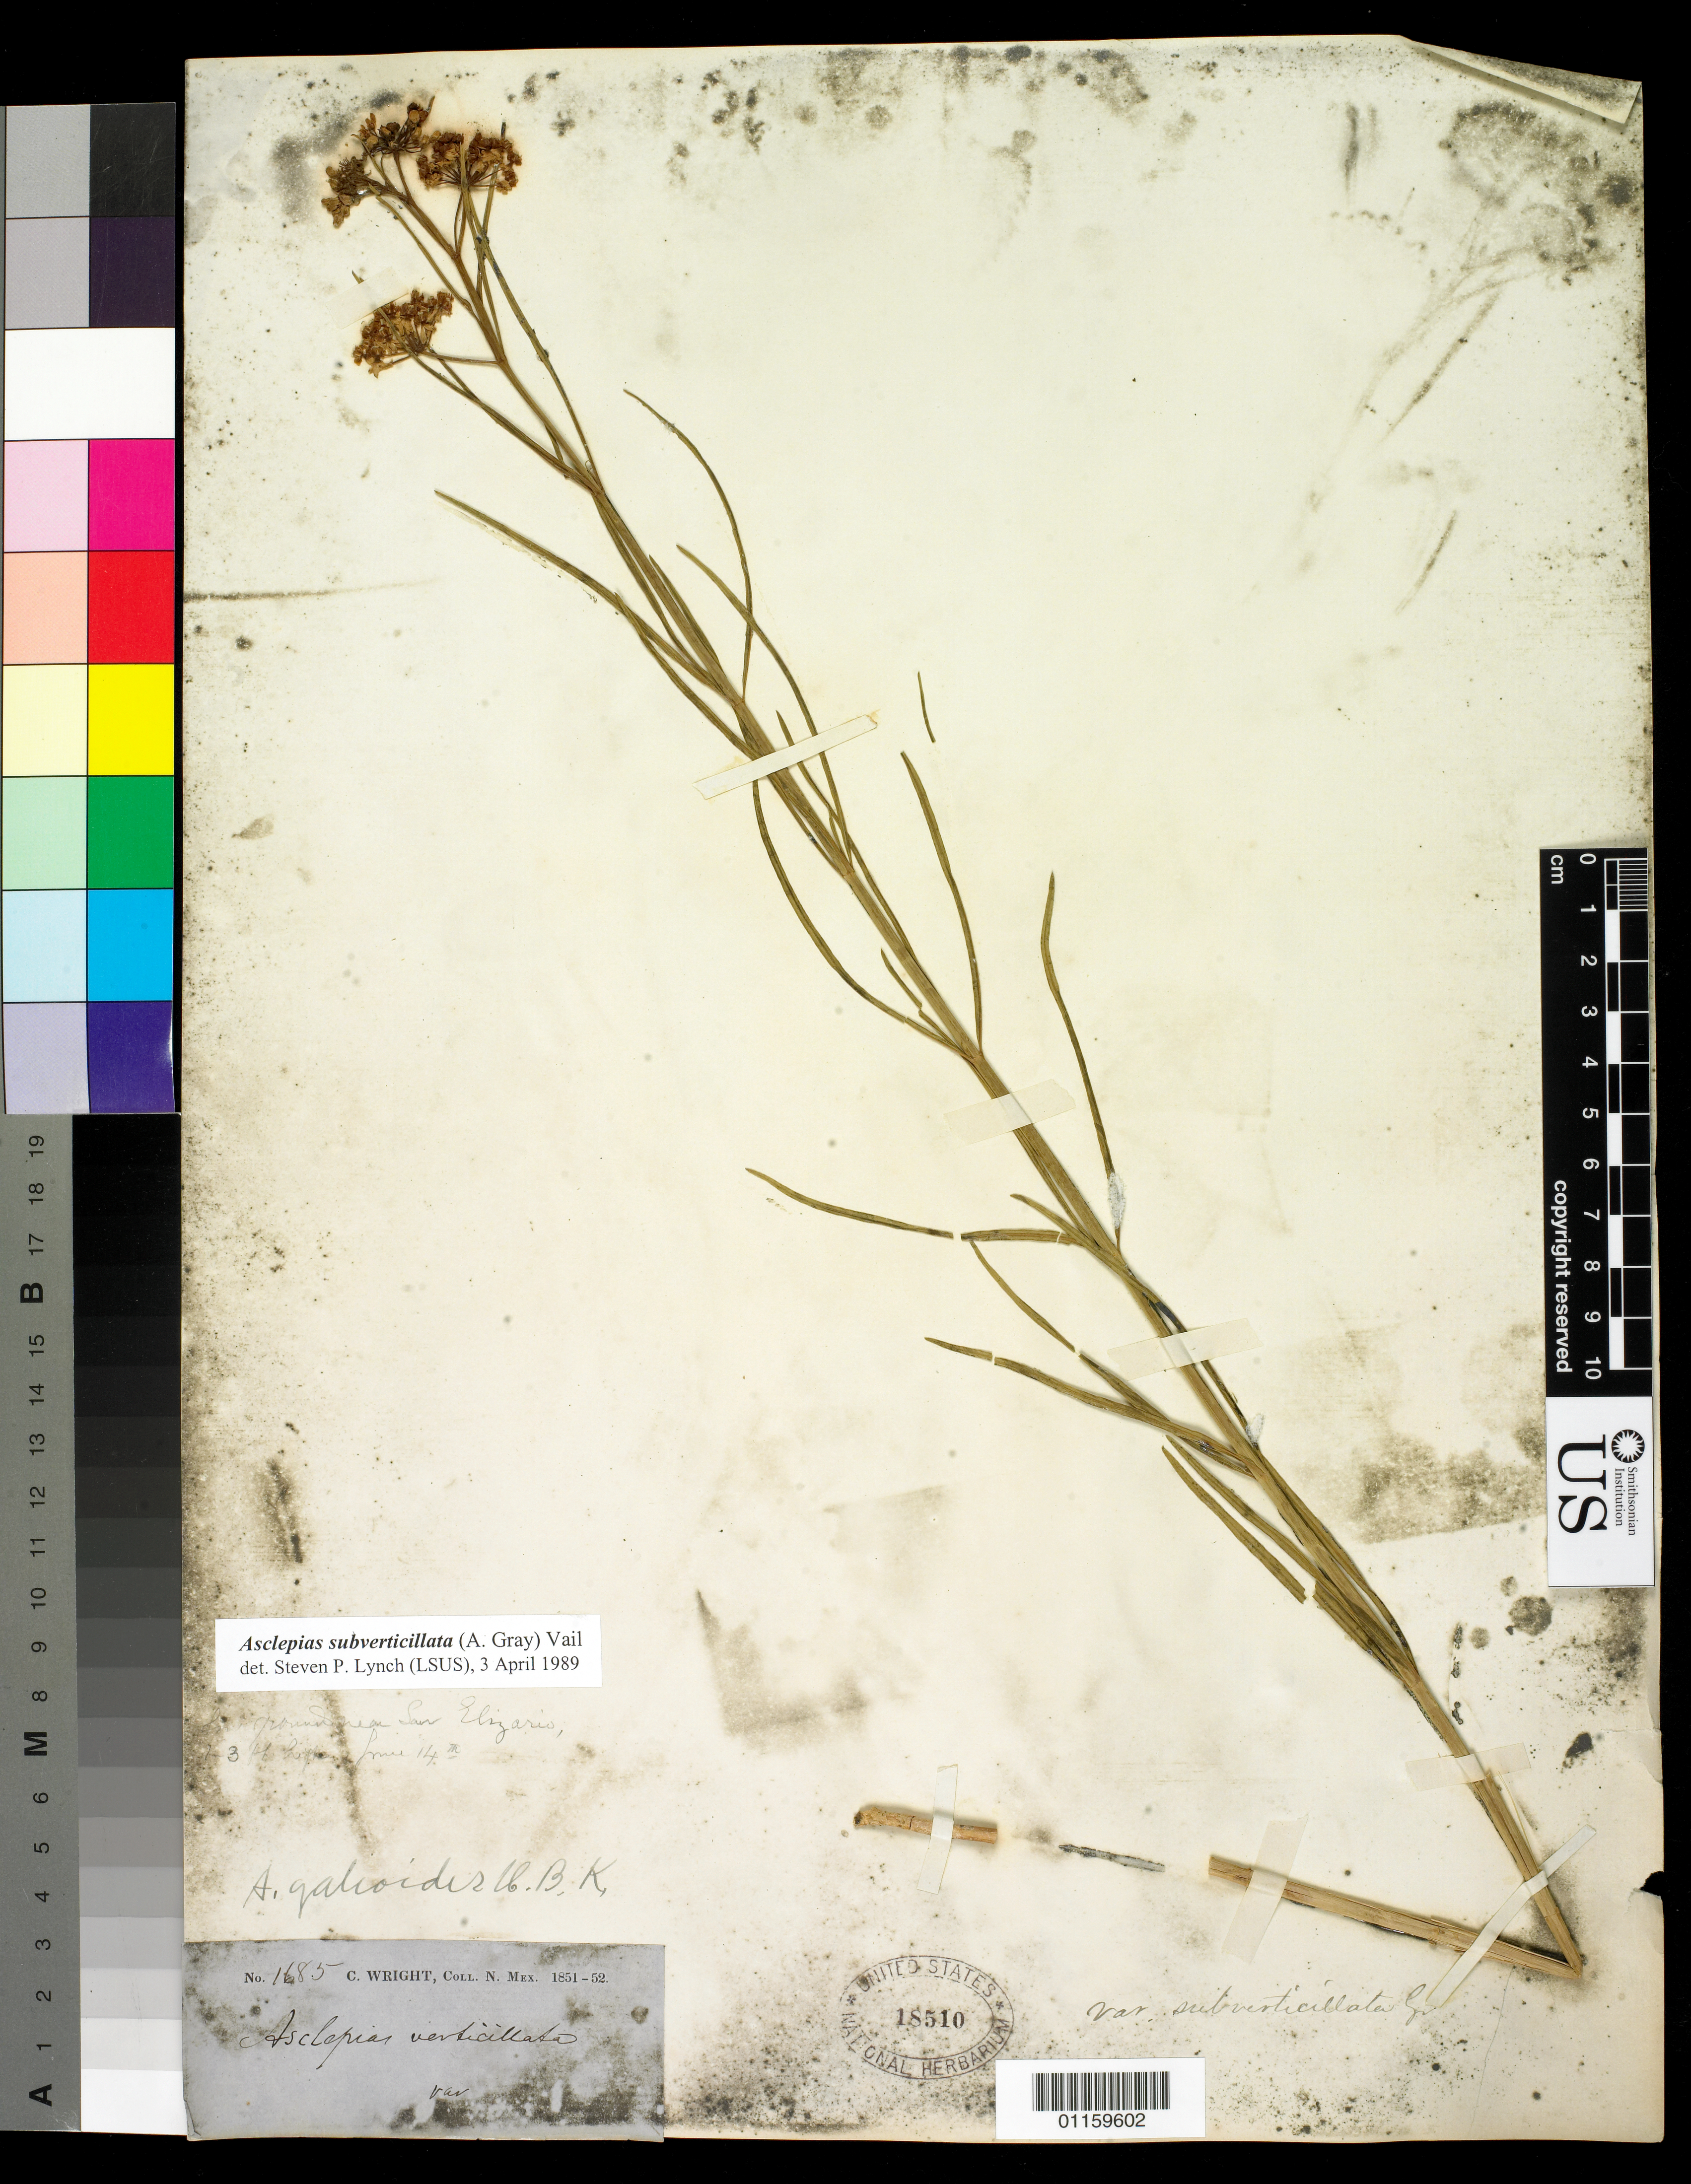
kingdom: Plantae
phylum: Tracheophyta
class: Magnoliopsida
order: Gentianales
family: Apocynaceae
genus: Asclepias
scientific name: Asclepias subverticillata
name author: (A. Gray) Vail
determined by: Lynch, S.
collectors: C. Wright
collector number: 1685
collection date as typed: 1851 to -- --- 1852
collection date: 1851/1852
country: United States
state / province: New Mexico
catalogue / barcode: US 18510